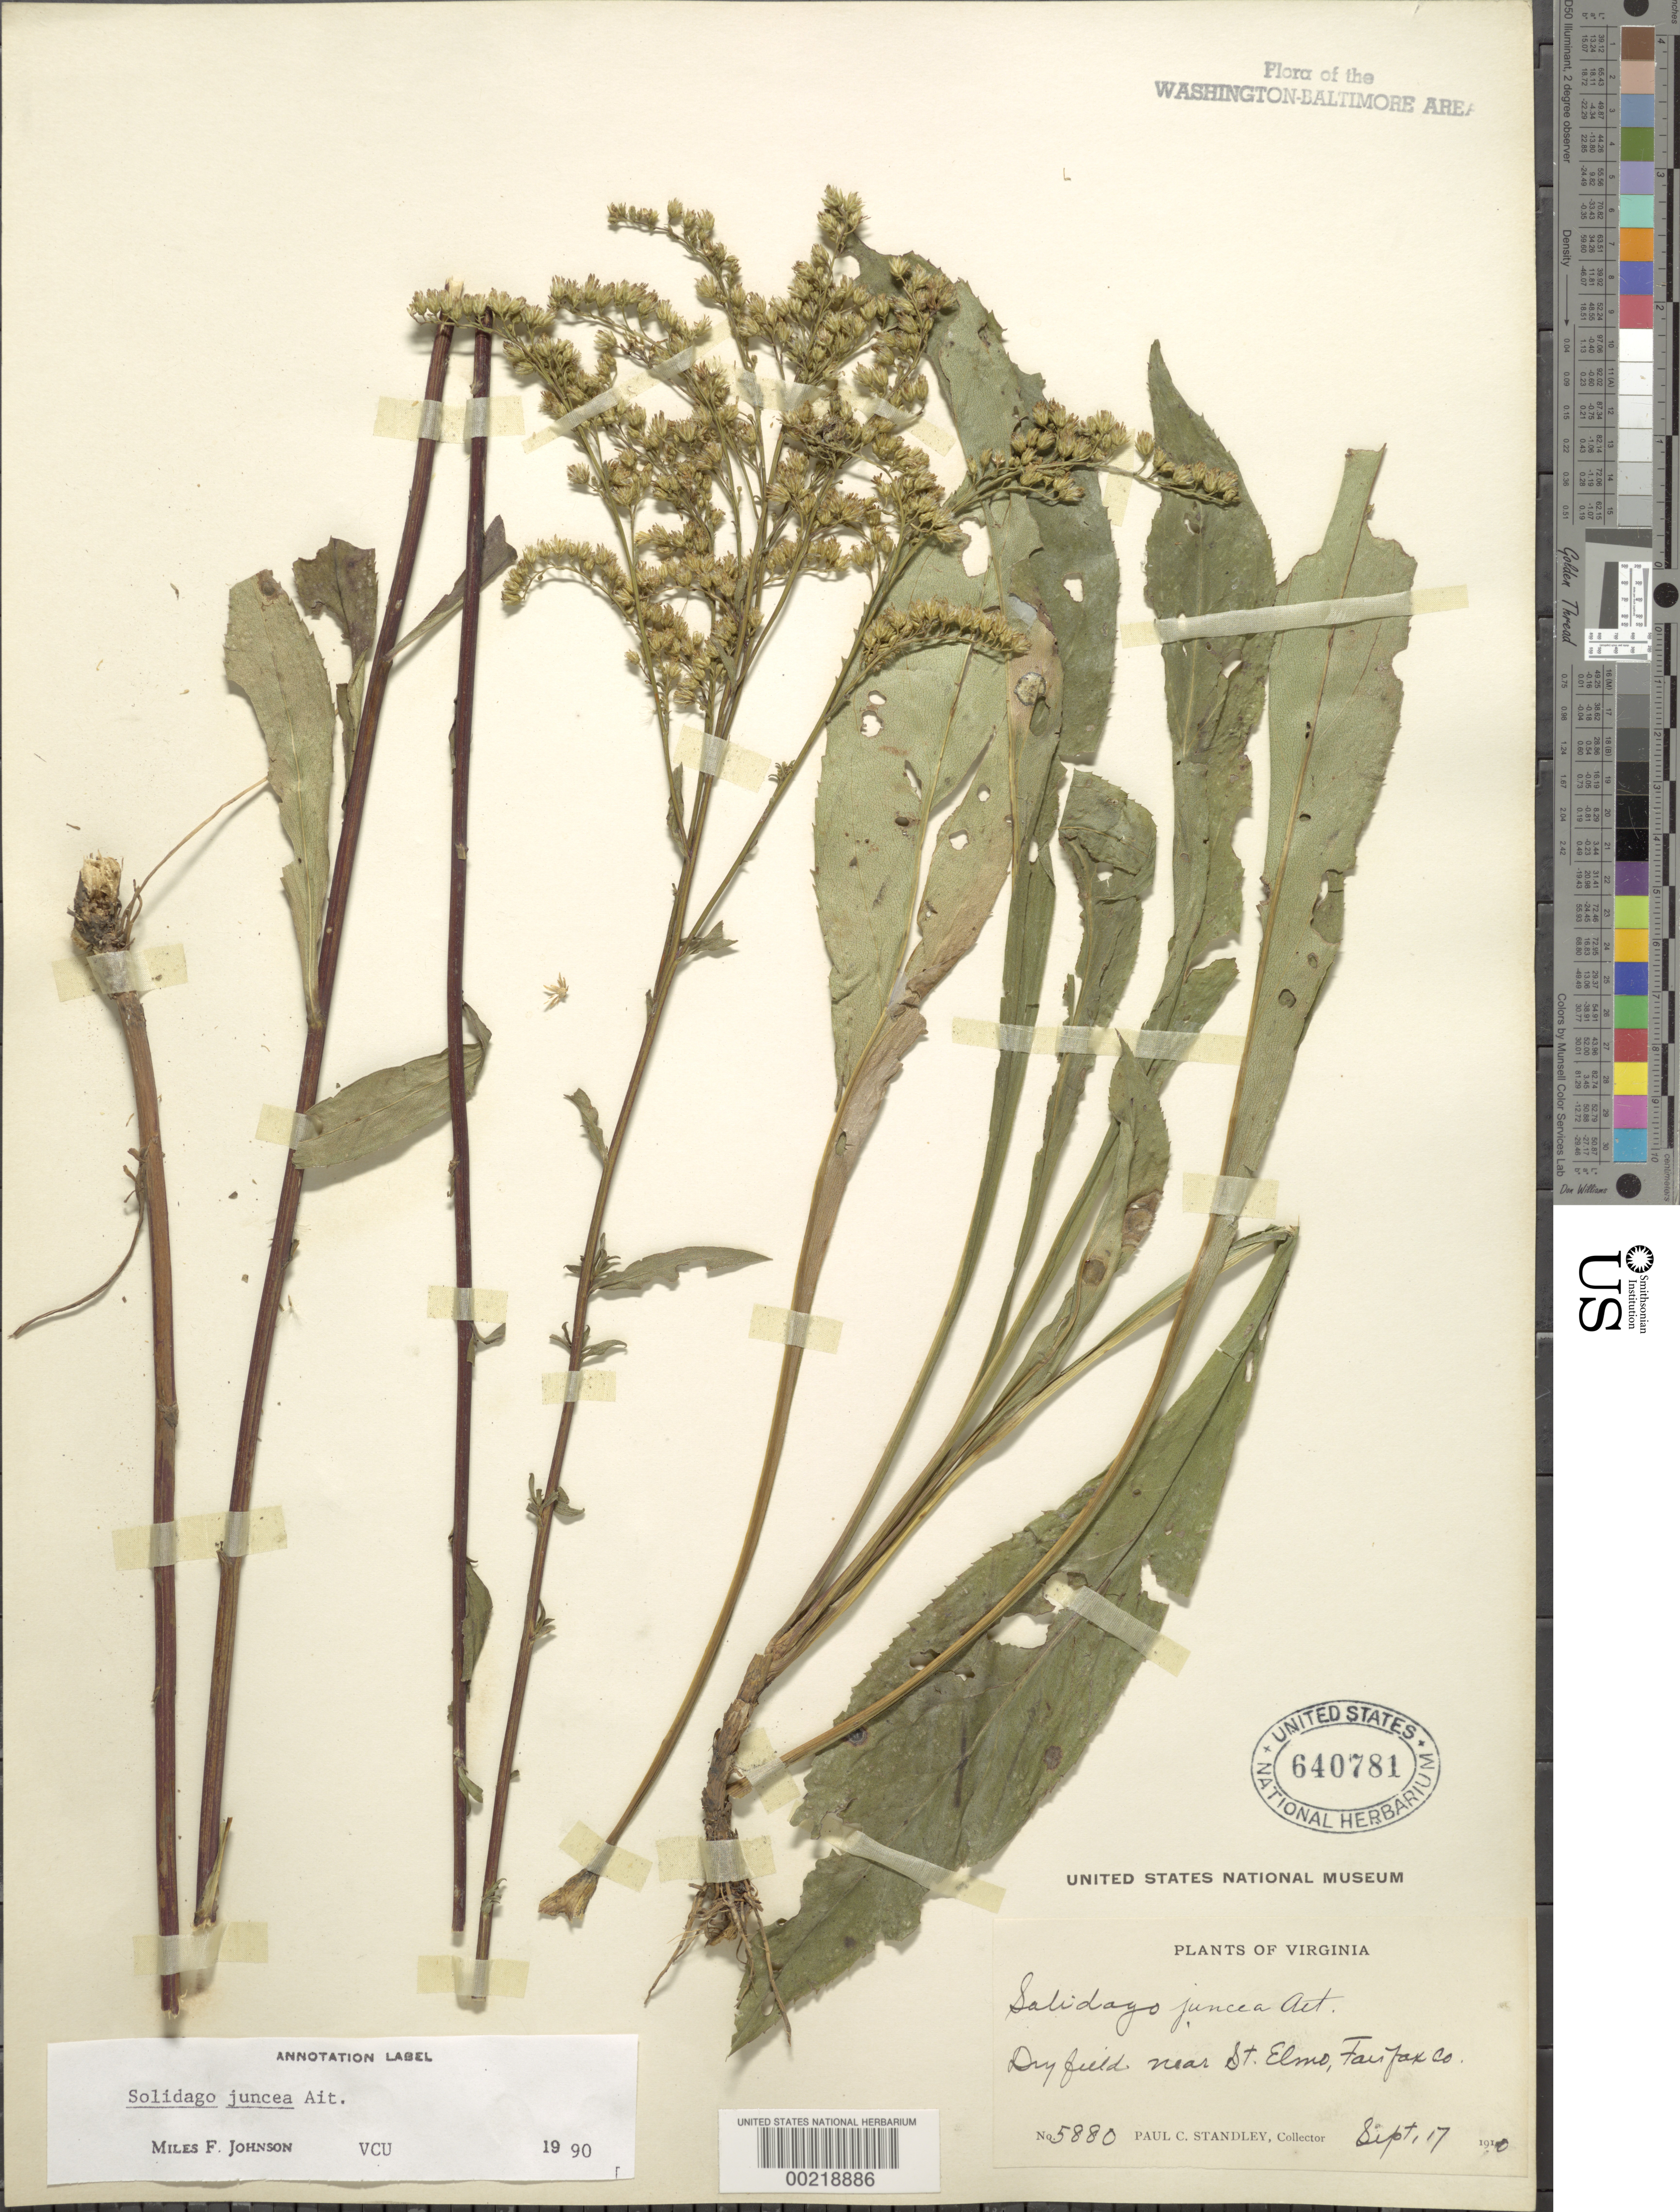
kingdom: Plantae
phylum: Tracheophyta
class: Magnoliopsida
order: Asterales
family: Asteraceae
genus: Solidago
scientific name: Solidago juncea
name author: Aiton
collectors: P. C. Standley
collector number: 5880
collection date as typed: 17 Sep 1910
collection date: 1910-09-17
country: United States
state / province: Virginia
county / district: Fairfax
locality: Near St Elmo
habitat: Dry fields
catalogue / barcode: US 640781